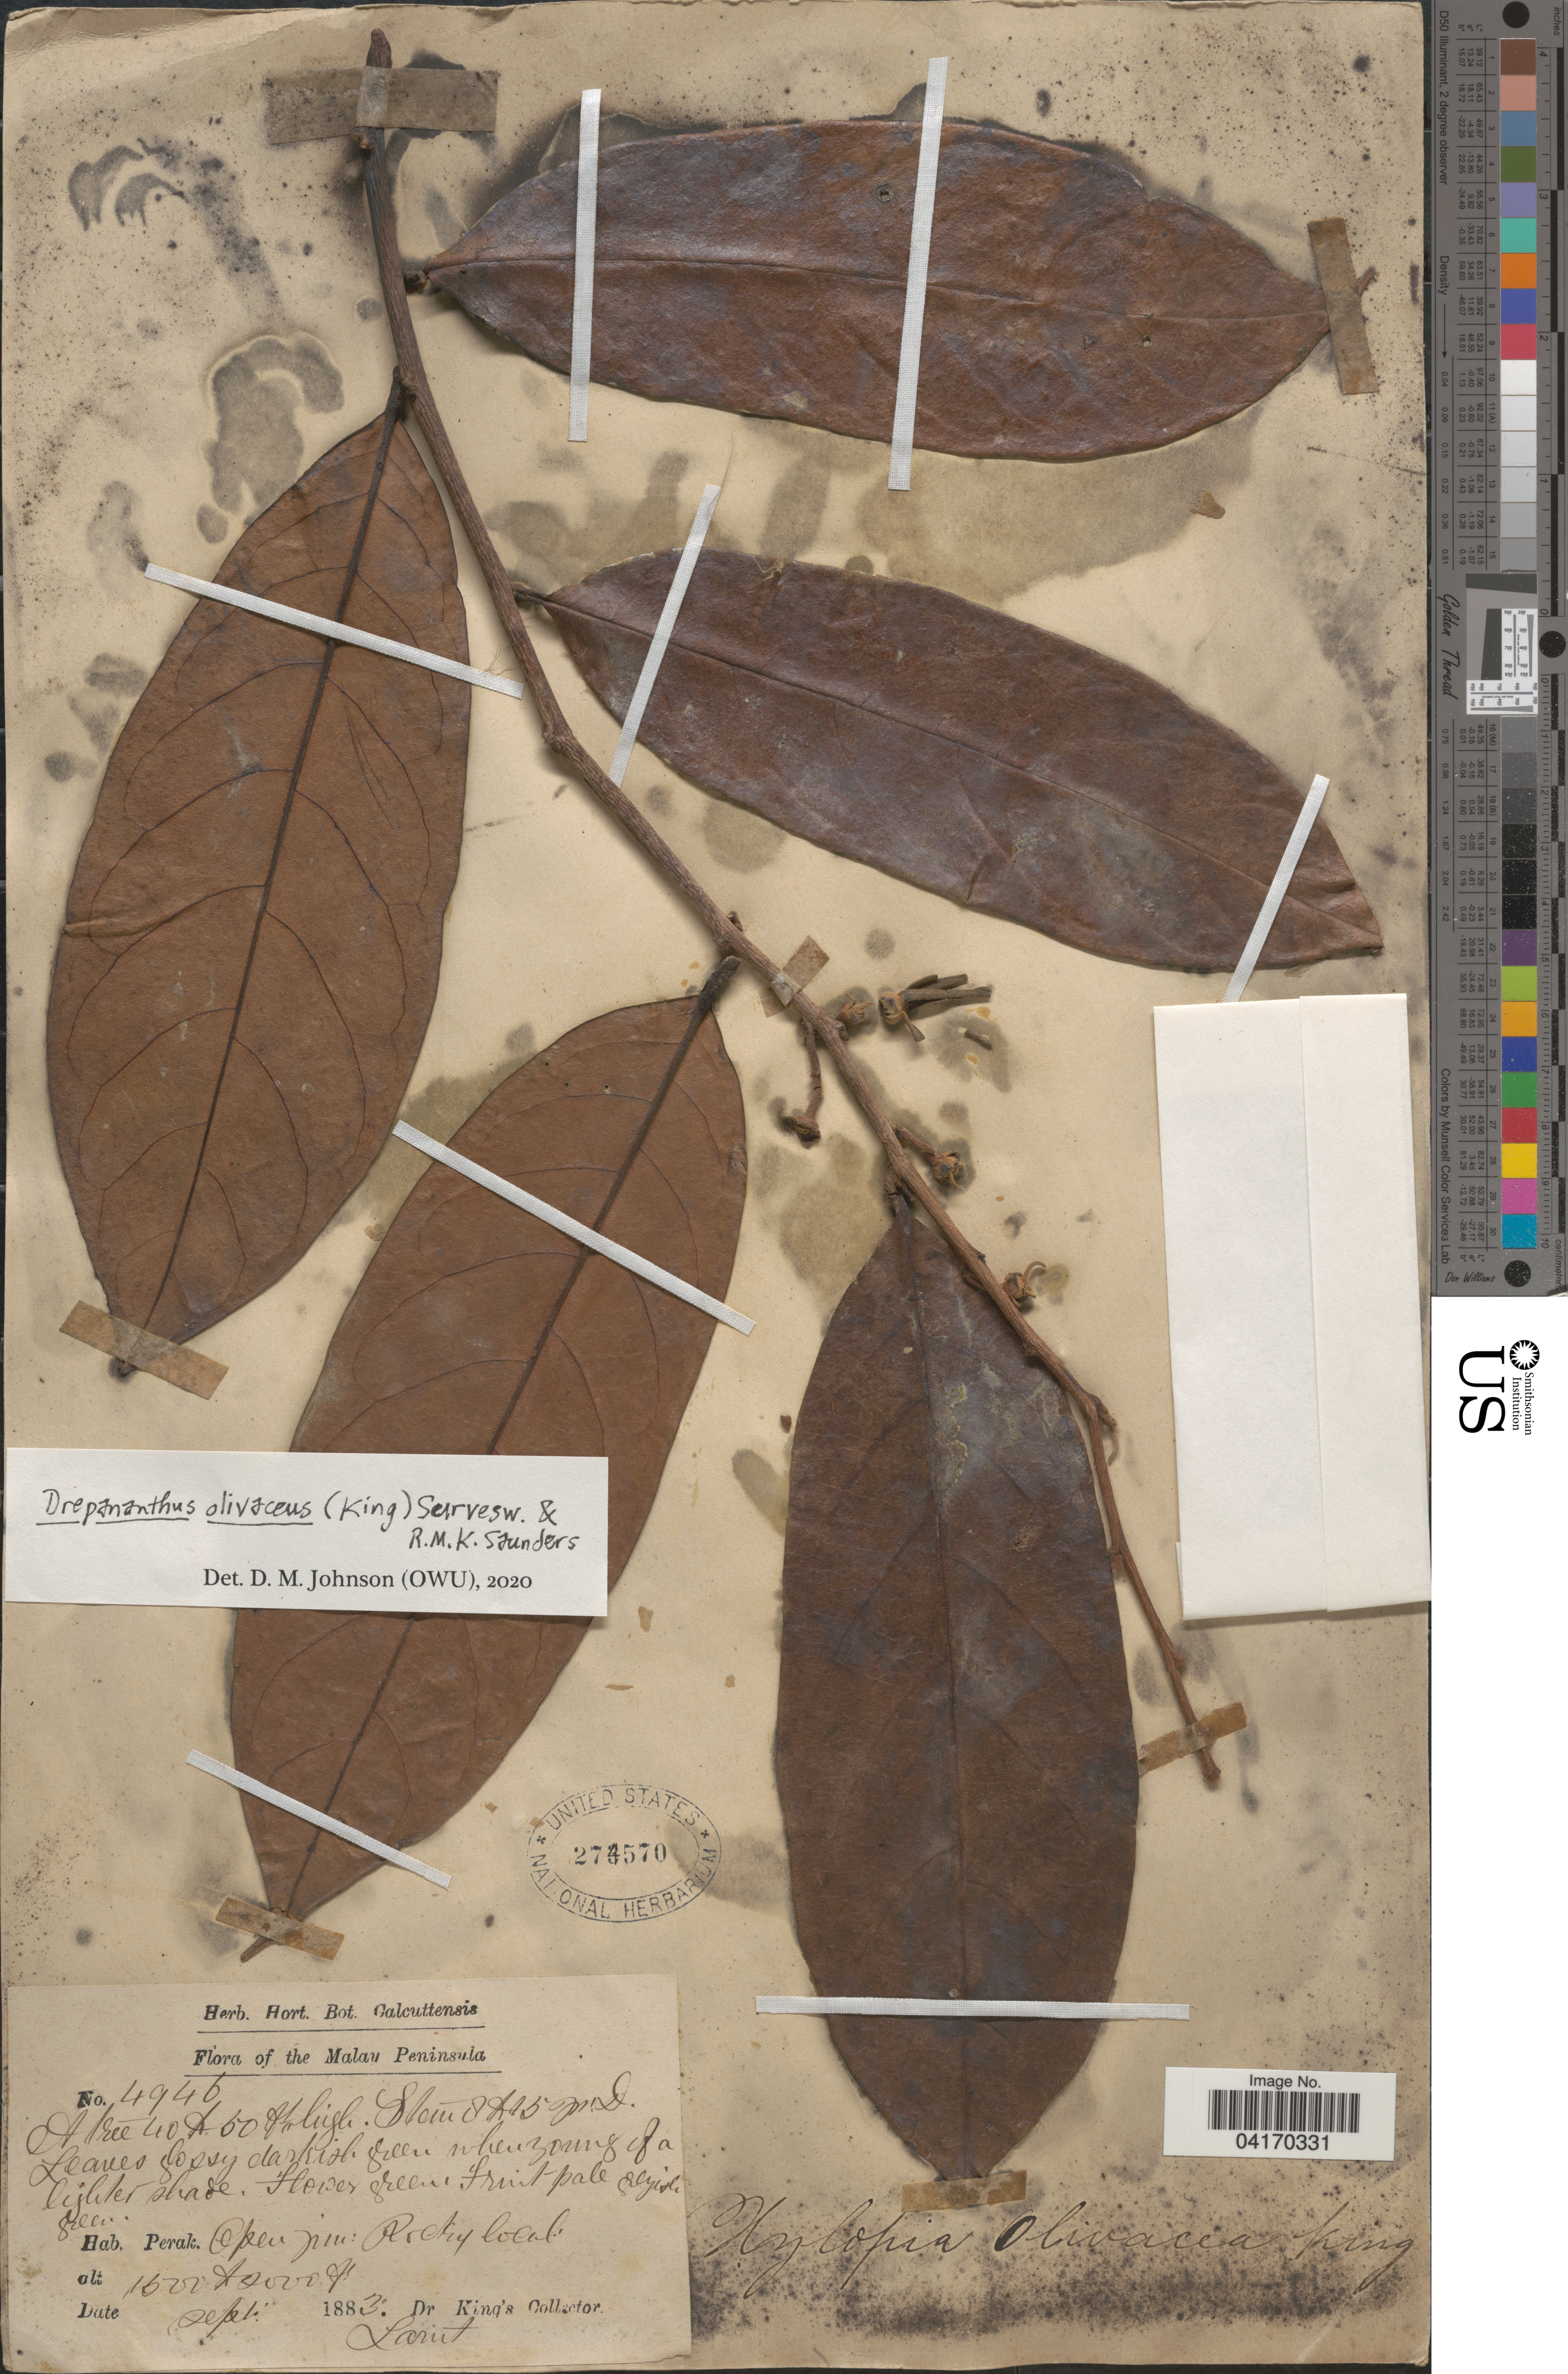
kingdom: Plantae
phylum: Tracheophyta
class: Magnoliopsida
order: Magnoliales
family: Annonaceae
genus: Drepananthus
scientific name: Drepananthus olivaceus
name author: (King) Surveswaran & R.M.K. Saunders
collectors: Dr. King's collector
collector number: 4946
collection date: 1883-09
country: Malaysia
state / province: Perak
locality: Malay Peninsula. Perak.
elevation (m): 488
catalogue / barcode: US 274570